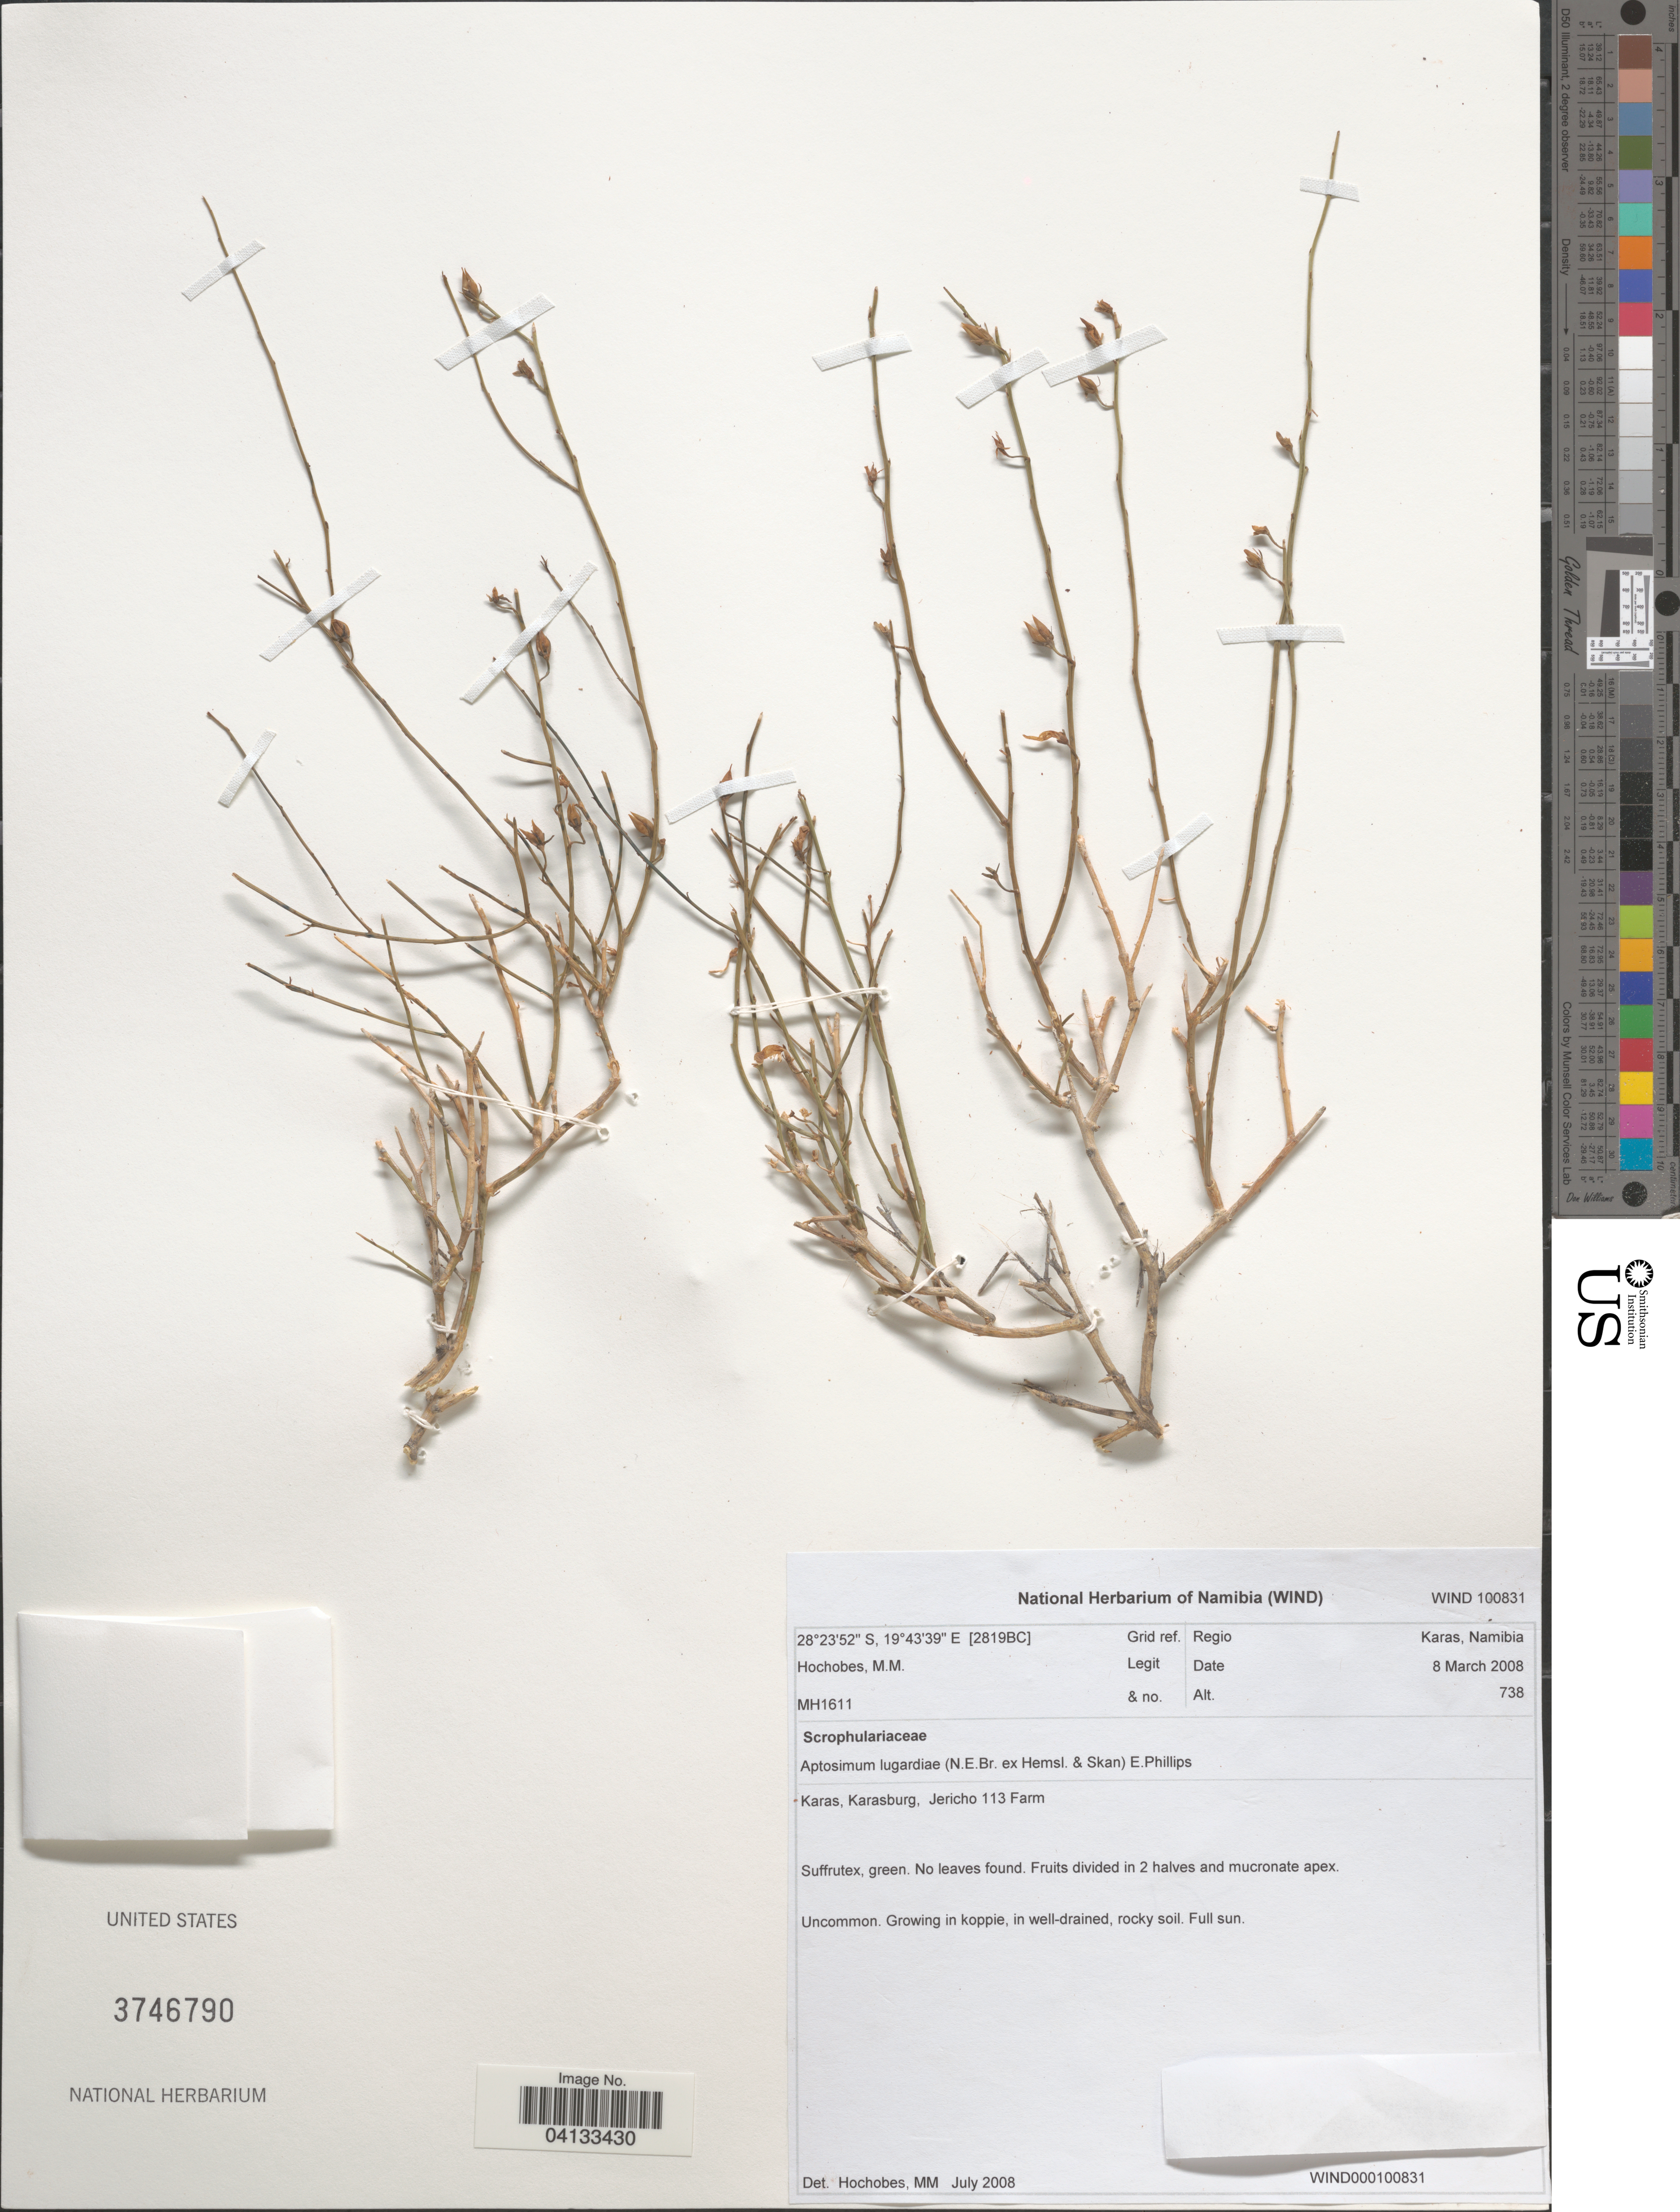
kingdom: Plantae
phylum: Tracheophyta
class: Magnoliopsida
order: Lamiales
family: Scrophulariaceae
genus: Aptosimum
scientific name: Aptosimum lugardiae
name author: (N.E. Br.) E. Phillips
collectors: M. Hochobes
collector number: MH1611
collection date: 2008-03-08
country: Namibia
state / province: Karas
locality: Grid ref. Regio Karas. Karasburg, Jerichos 113 Farm. [2819BC].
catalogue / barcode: US 3746790